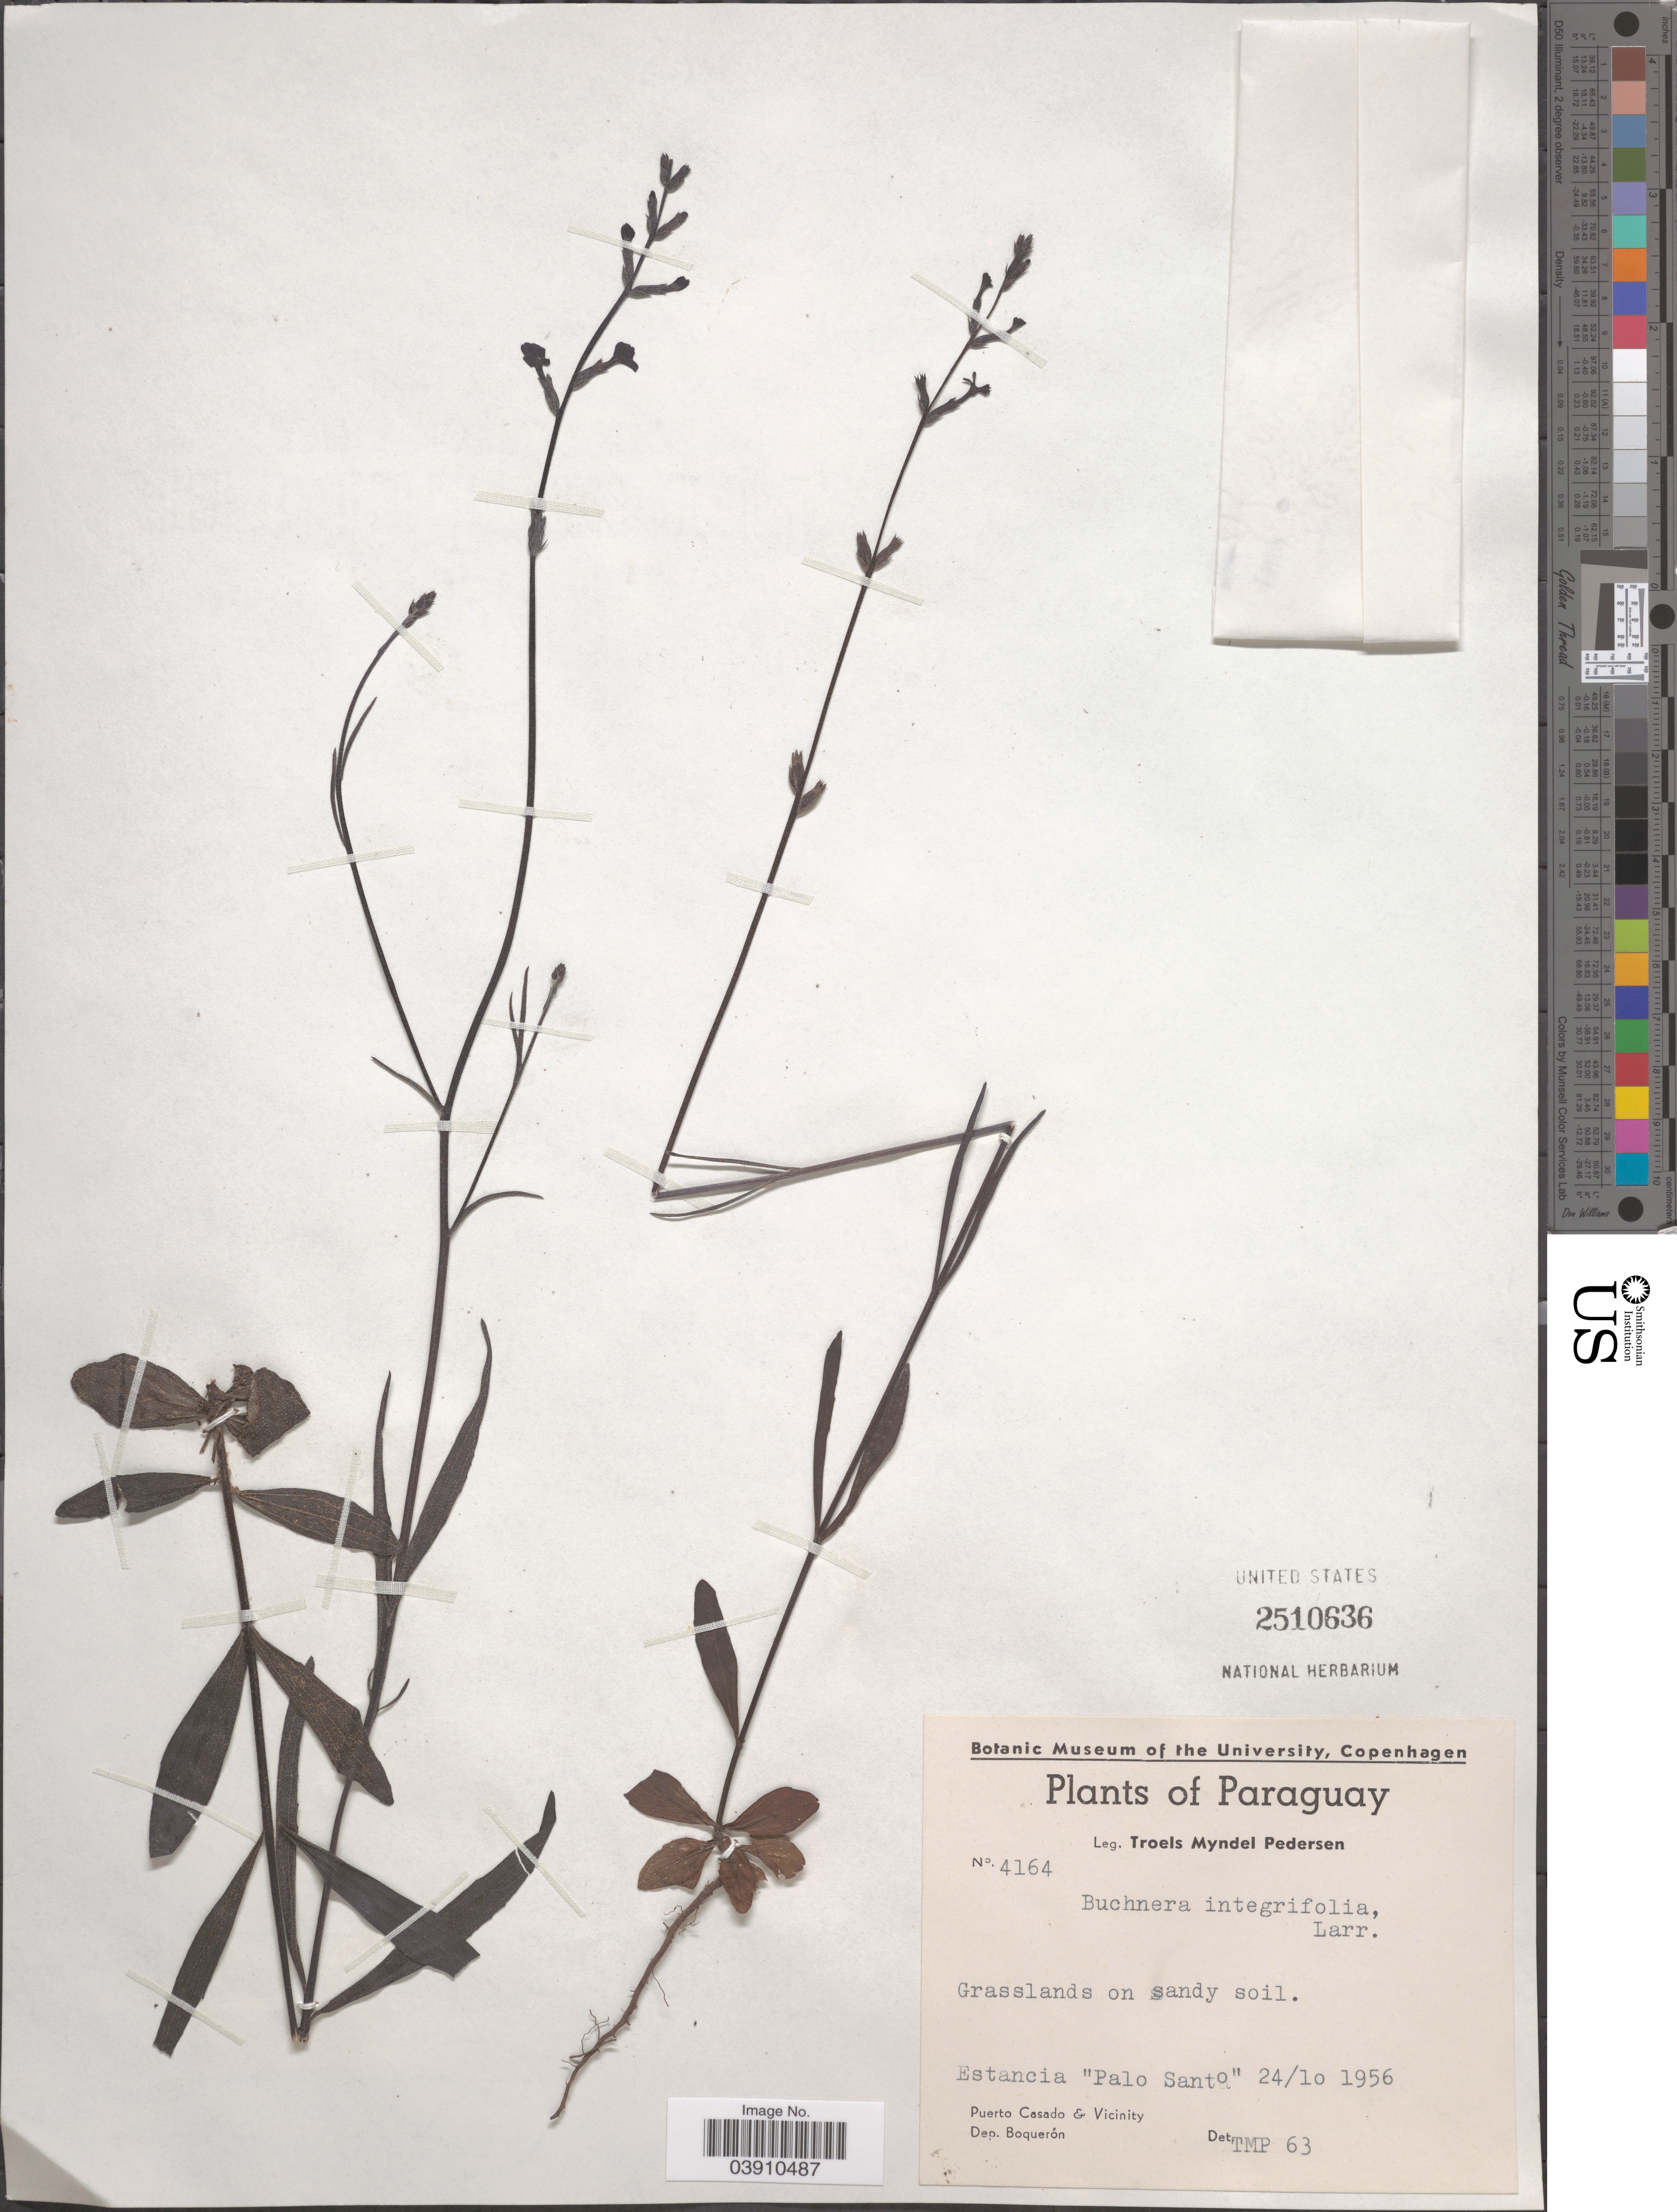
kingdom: Plantae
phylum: Tracheophyta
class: Magnoliopsida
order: Lamiales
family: Orobanchaceae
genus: Buchnera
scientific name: Buchnera integrifolia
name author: Larrañaga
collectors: T. Pederson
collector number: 4164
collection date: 1956-10-24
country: Paraguay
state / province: Boqueron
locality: Estancia 'Palo Santo' Puerto Casado & Vicinity. Dep. Boquerón.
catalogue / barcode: US 2510636